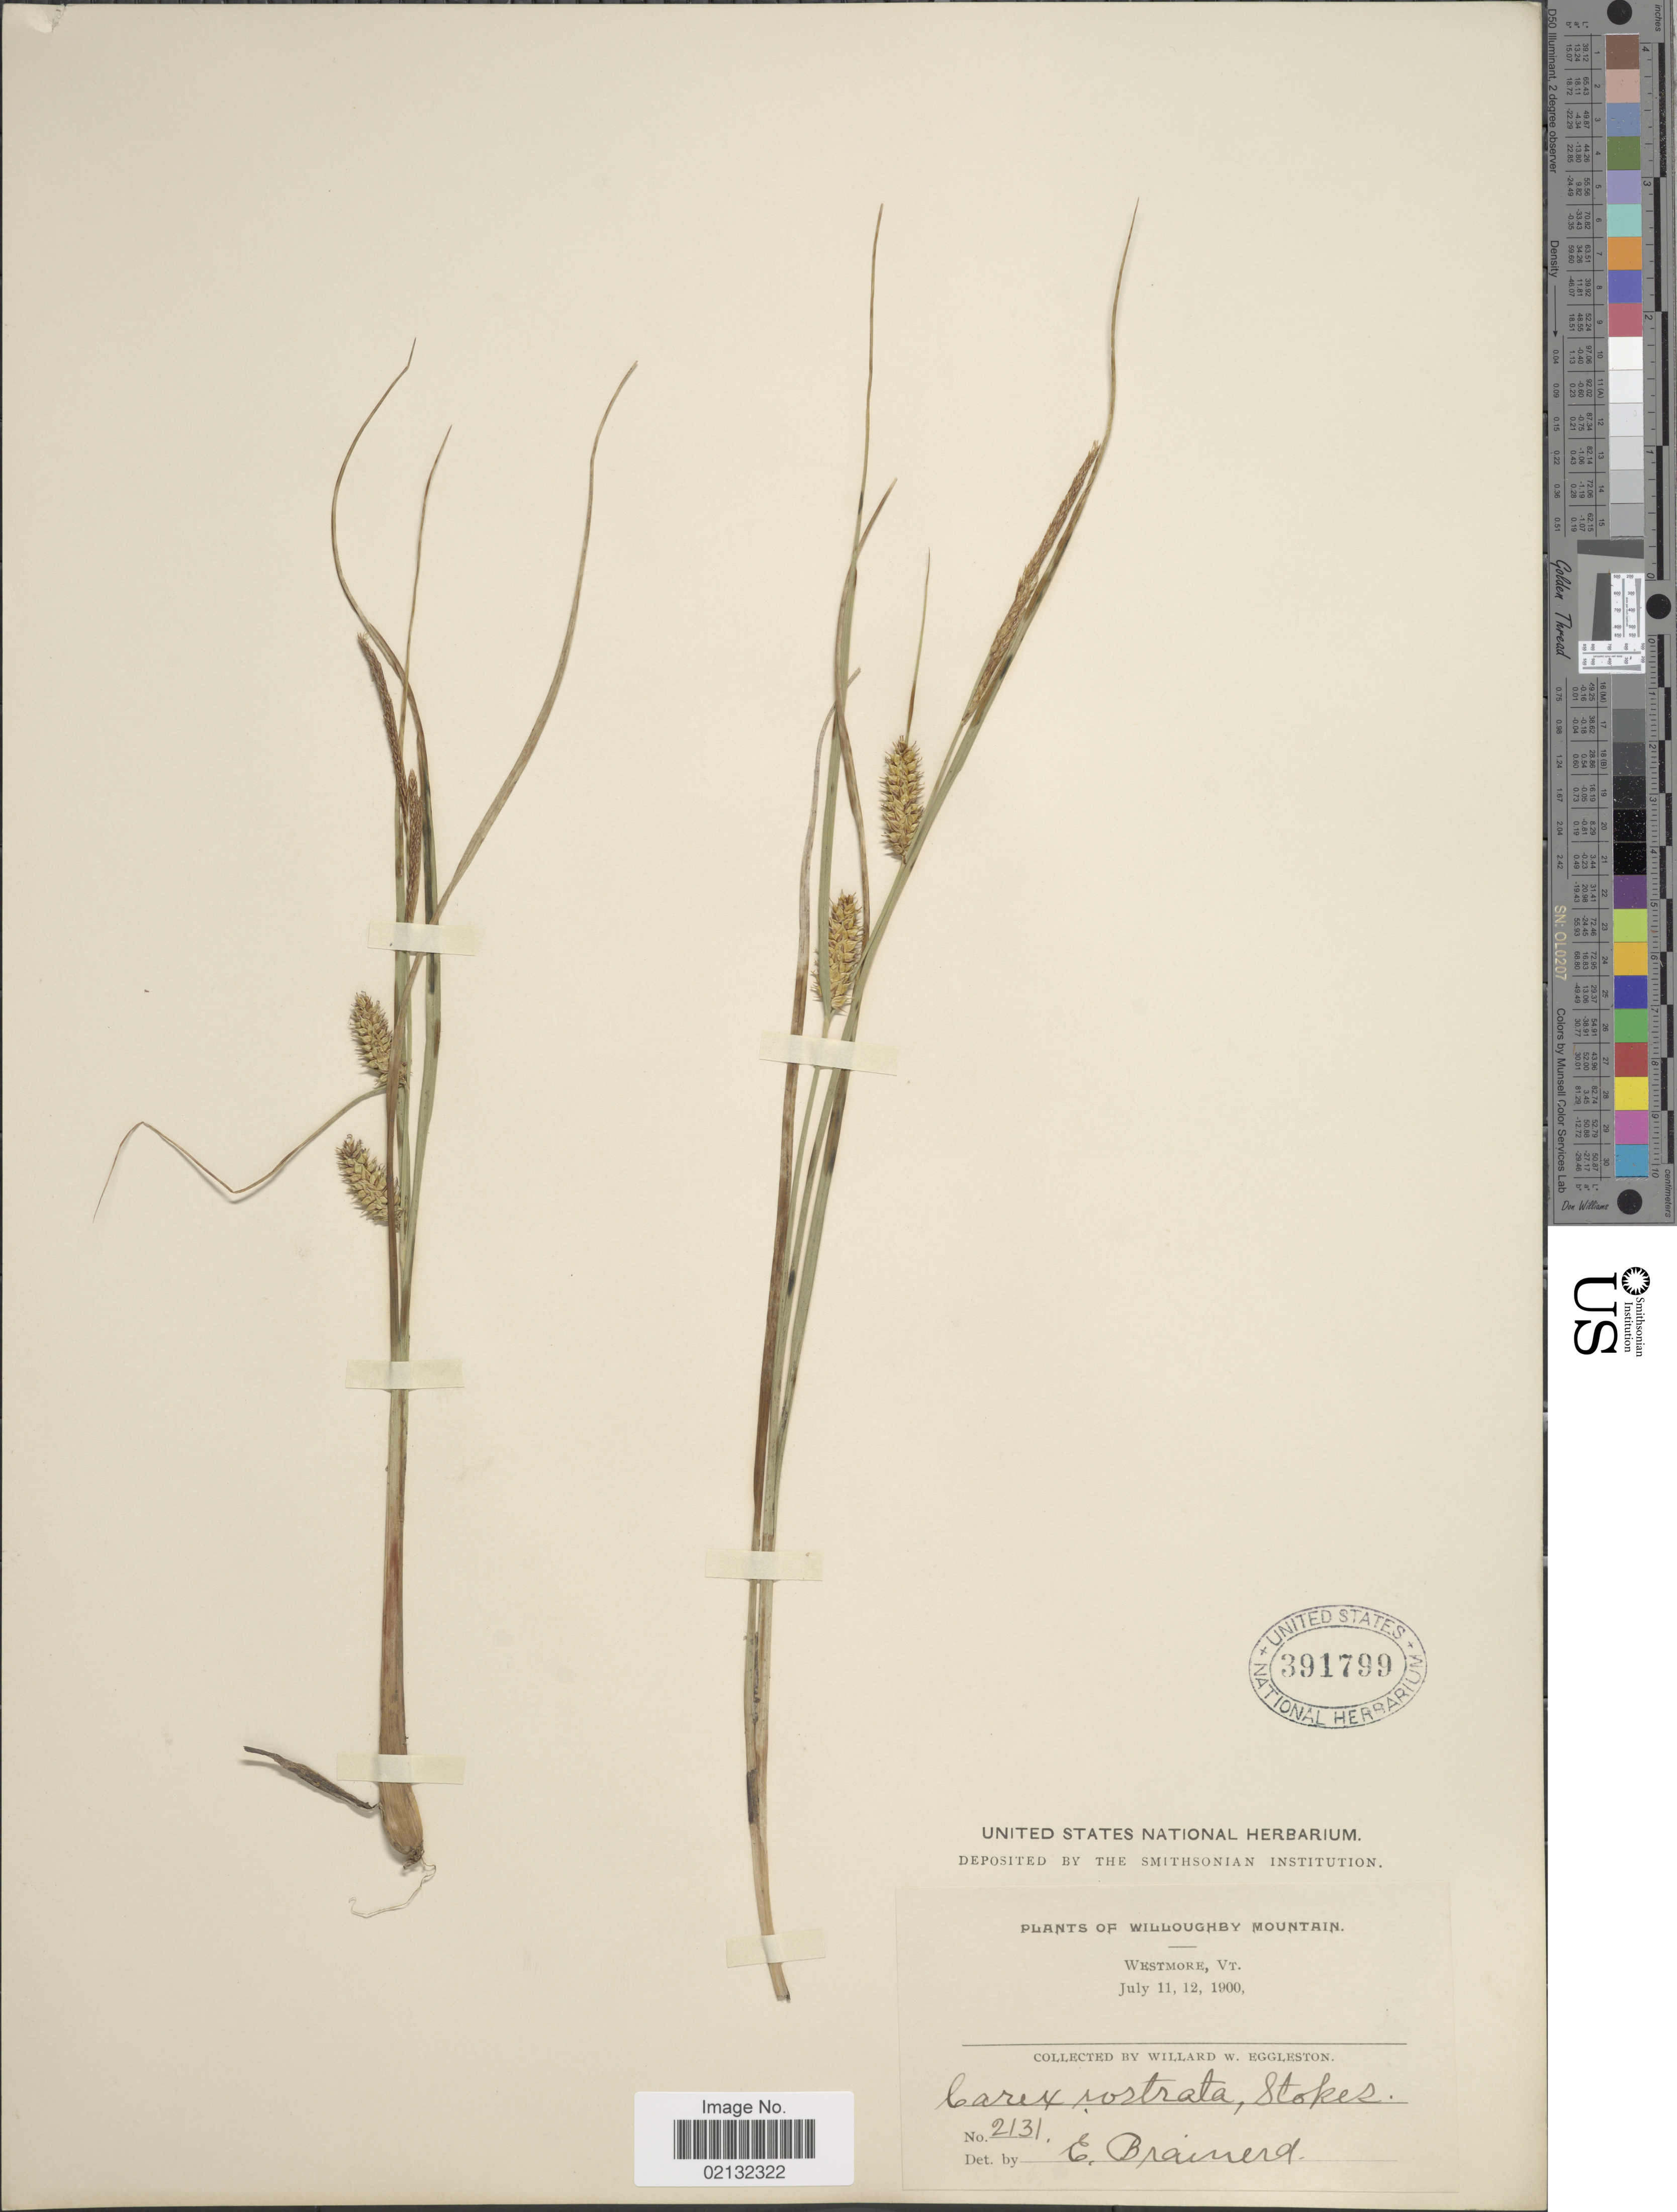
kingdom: Plantae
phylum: Tracheophyta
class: Liliopsida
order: Poales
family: Cyperaceae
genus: Carex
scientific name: Carex rostrata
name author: Stokes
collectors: W. W. Eggleston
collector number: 2131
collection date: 1900-07-11/1900-07-12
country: United States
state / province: Vermont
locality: Willoughby Mountain, Westmore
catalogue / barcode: US 391799